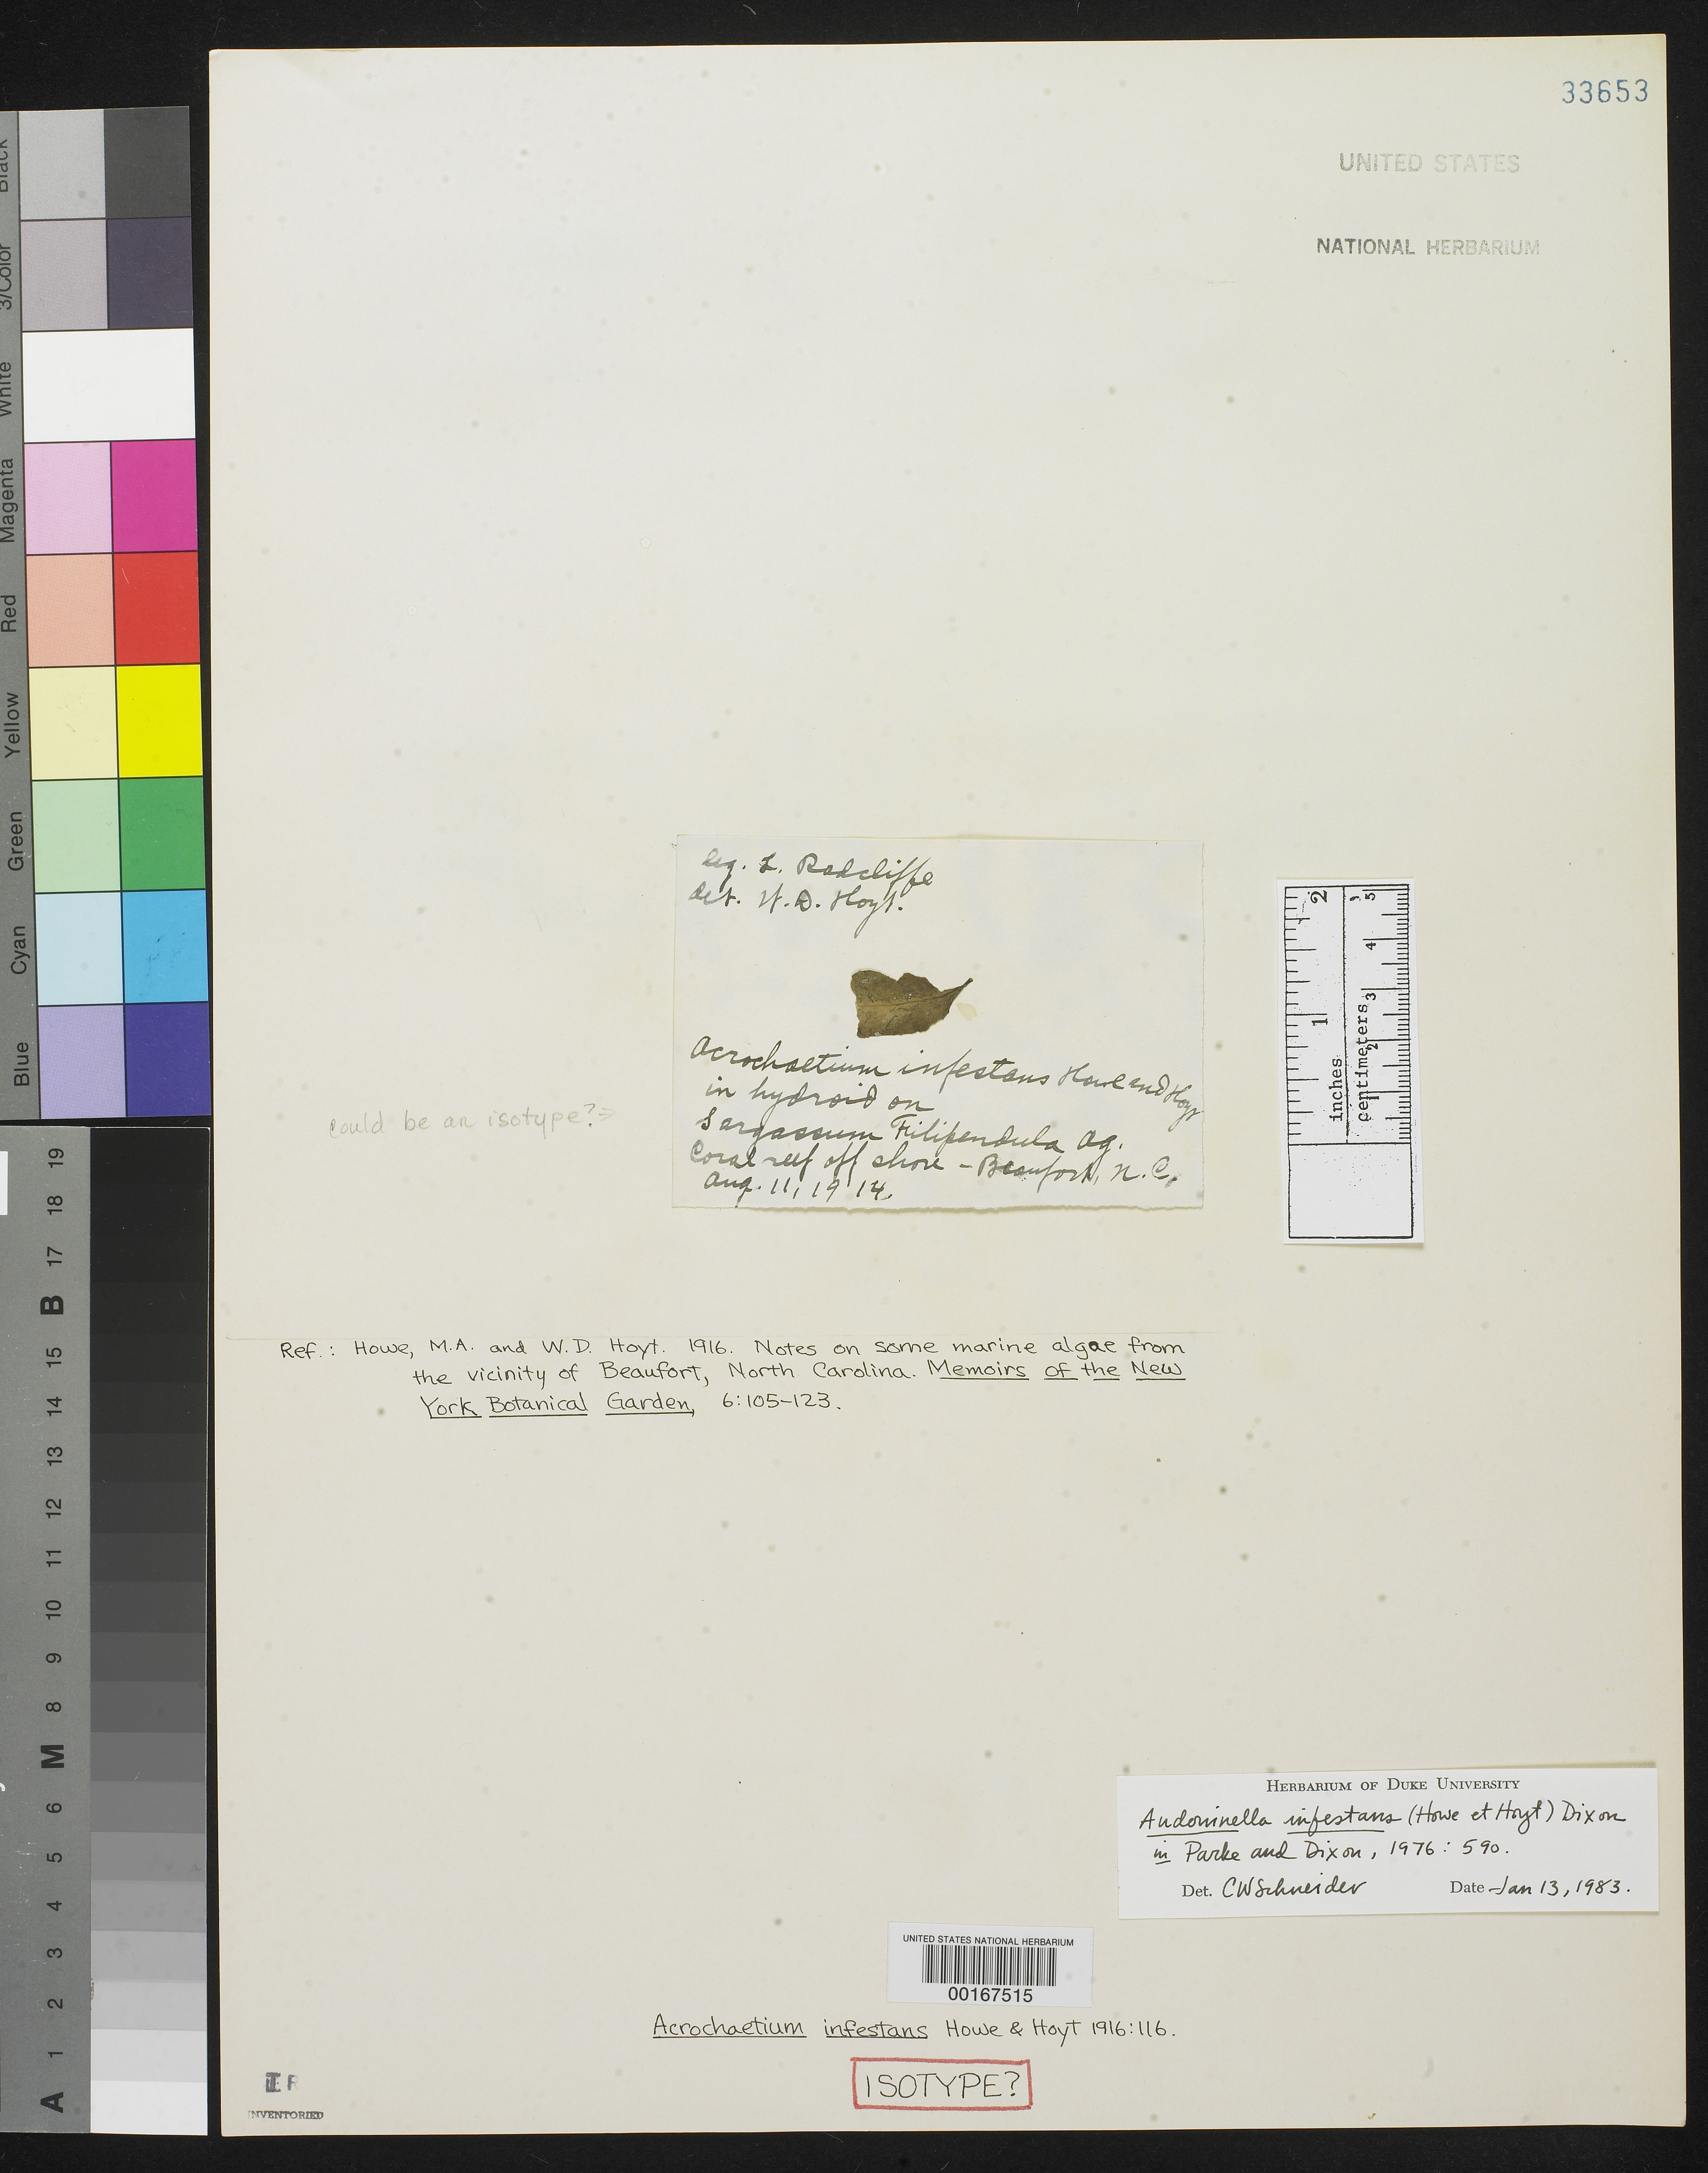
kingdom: Plantae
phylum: Rhodophyta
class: Florideophyceae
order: Acrochaetiales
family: Acrochaetiaceae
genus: Acrochaetium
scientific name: Acrochaetium infestans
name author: M. Howe & Hoyt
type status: Isotype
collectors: L. Radcliffe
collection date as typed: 11 Aug 1914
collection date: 1914-08-11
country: United States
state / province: North Carolina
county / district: Carteret County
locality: Coral reef 23 miles off Beaufort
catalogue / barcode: US 33653